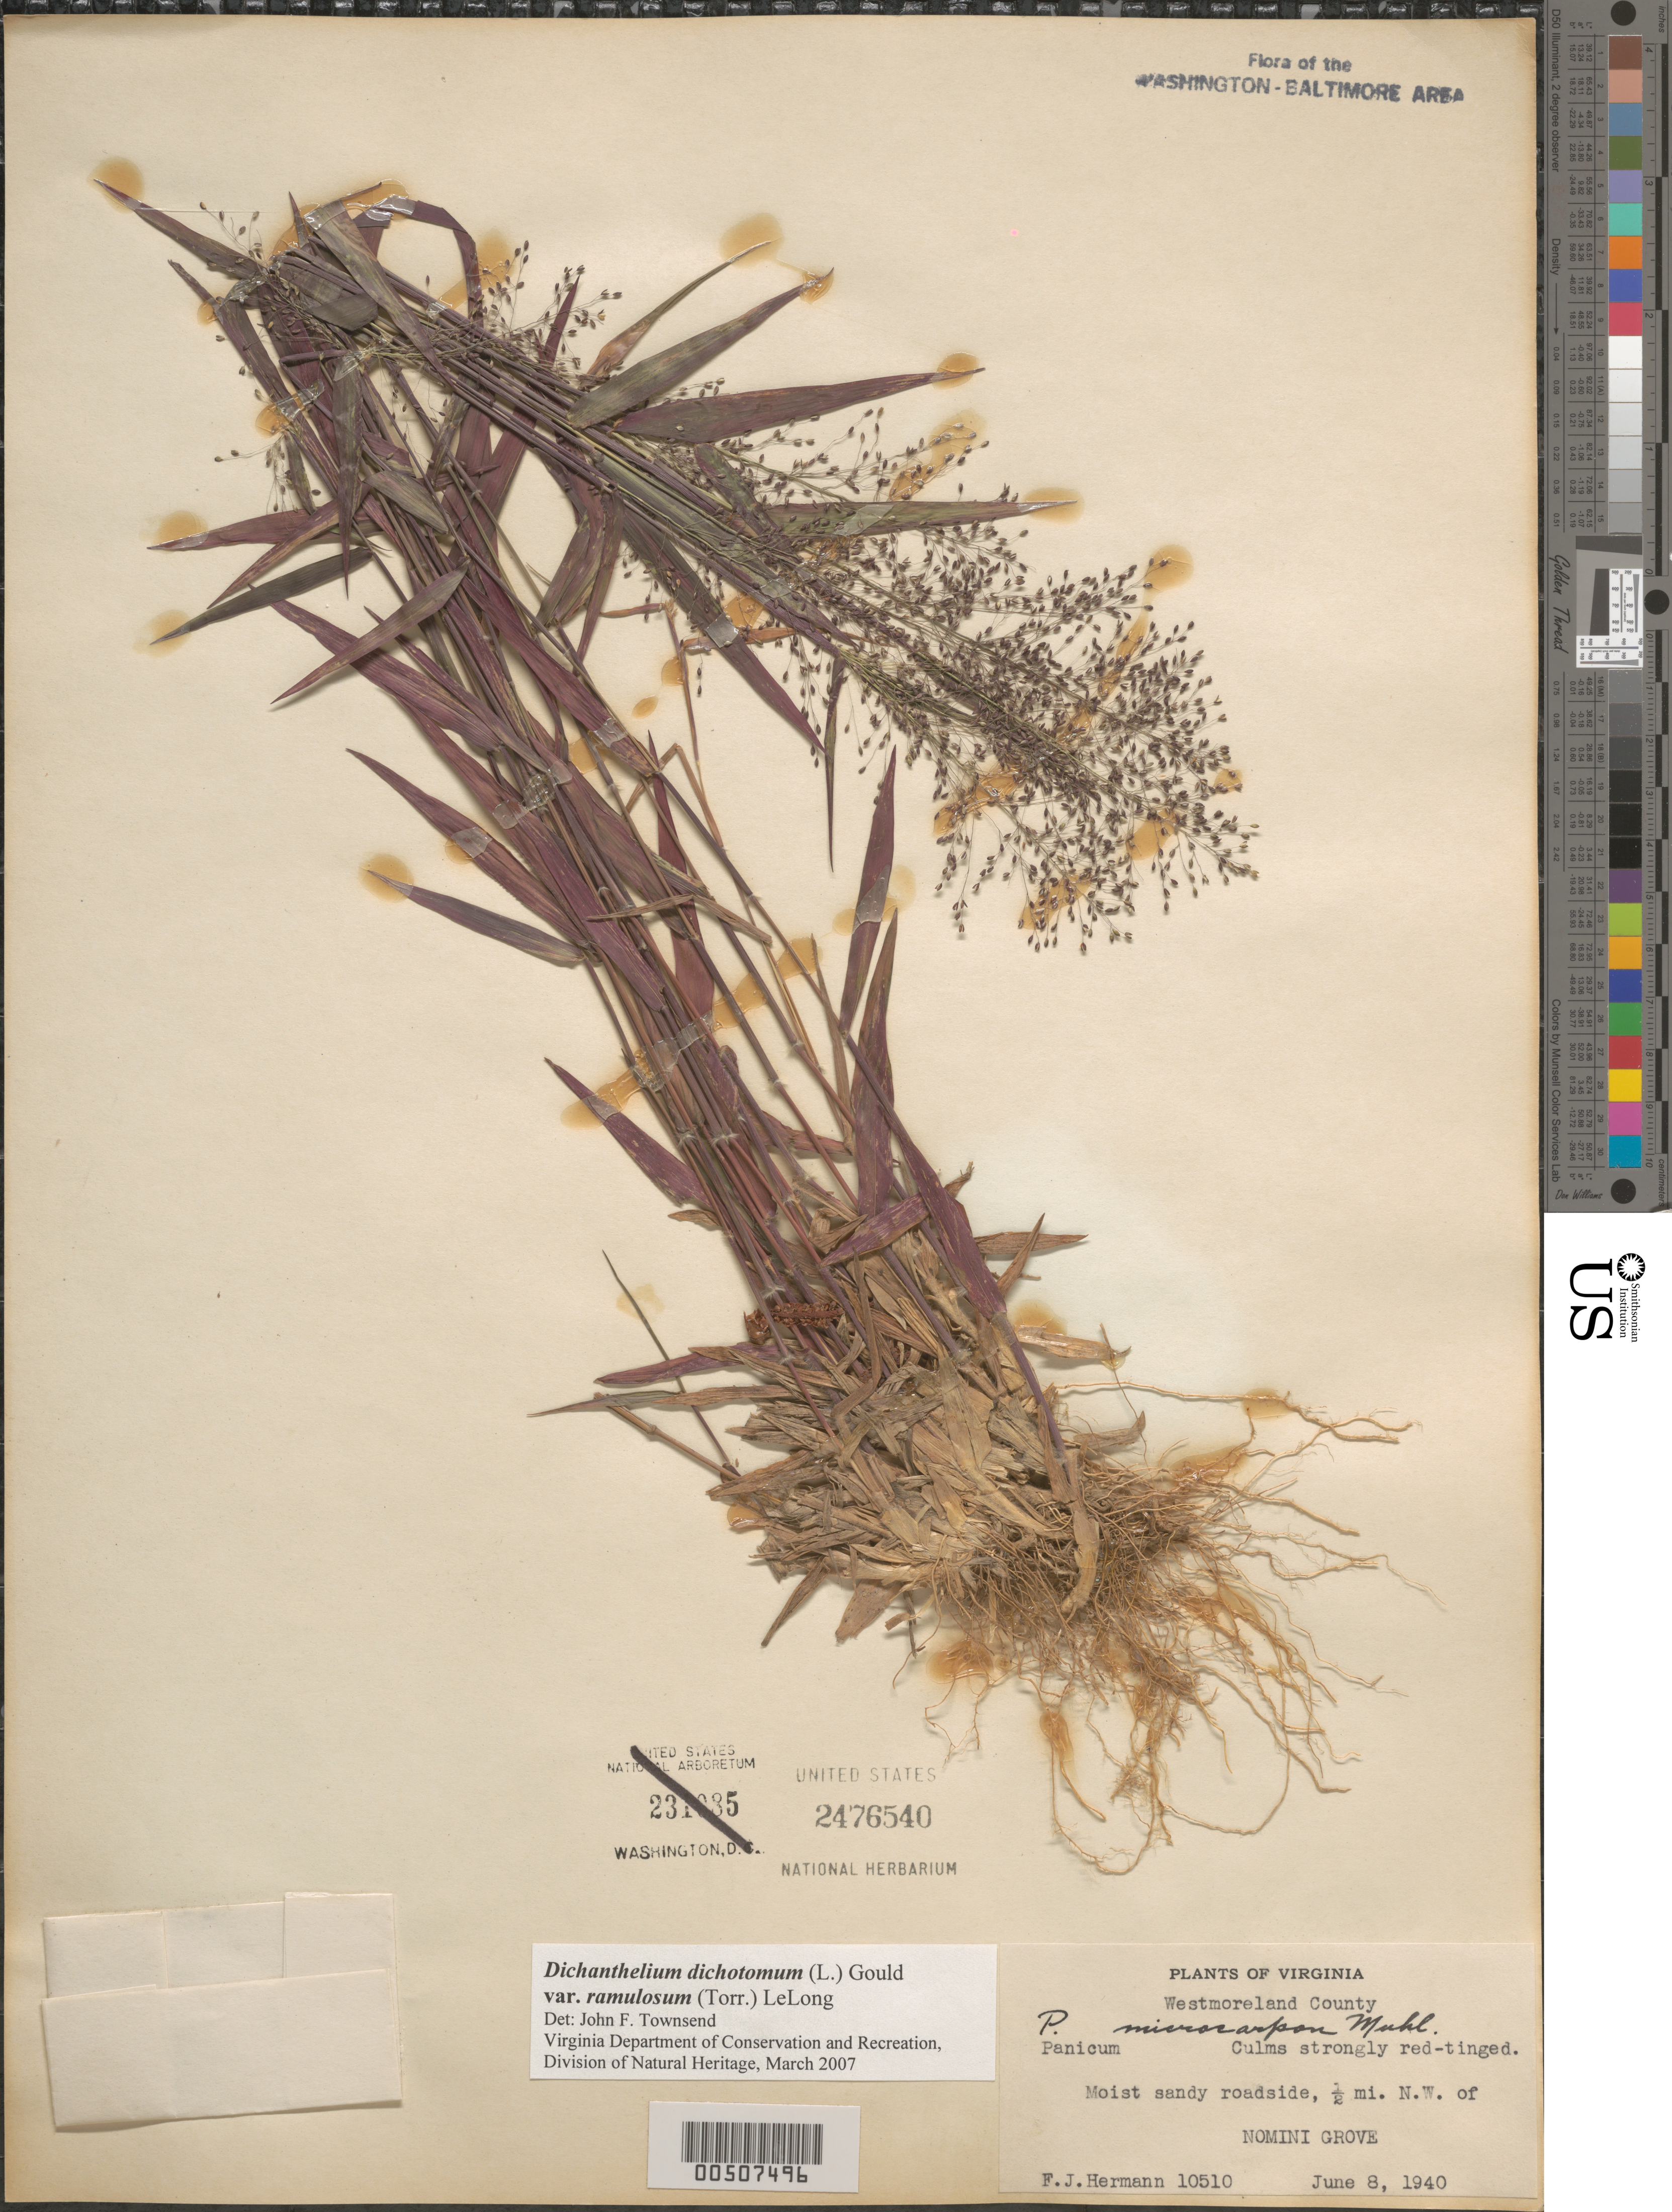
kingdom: Plantae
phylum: Tracheophyta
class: Liliopsida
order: Poales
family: Poaceae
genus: Dichanthelium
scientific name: Dichanthelium dichotomum var. ramulosum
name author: (Torr.) Lelong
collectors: F. J. Hermann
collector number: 10510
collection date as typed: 08 Jun 1940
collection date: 1940-06-08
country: United States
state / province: Virginia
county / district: Westmoreland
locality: NW of Nomini Grove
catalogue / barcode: US 2476540